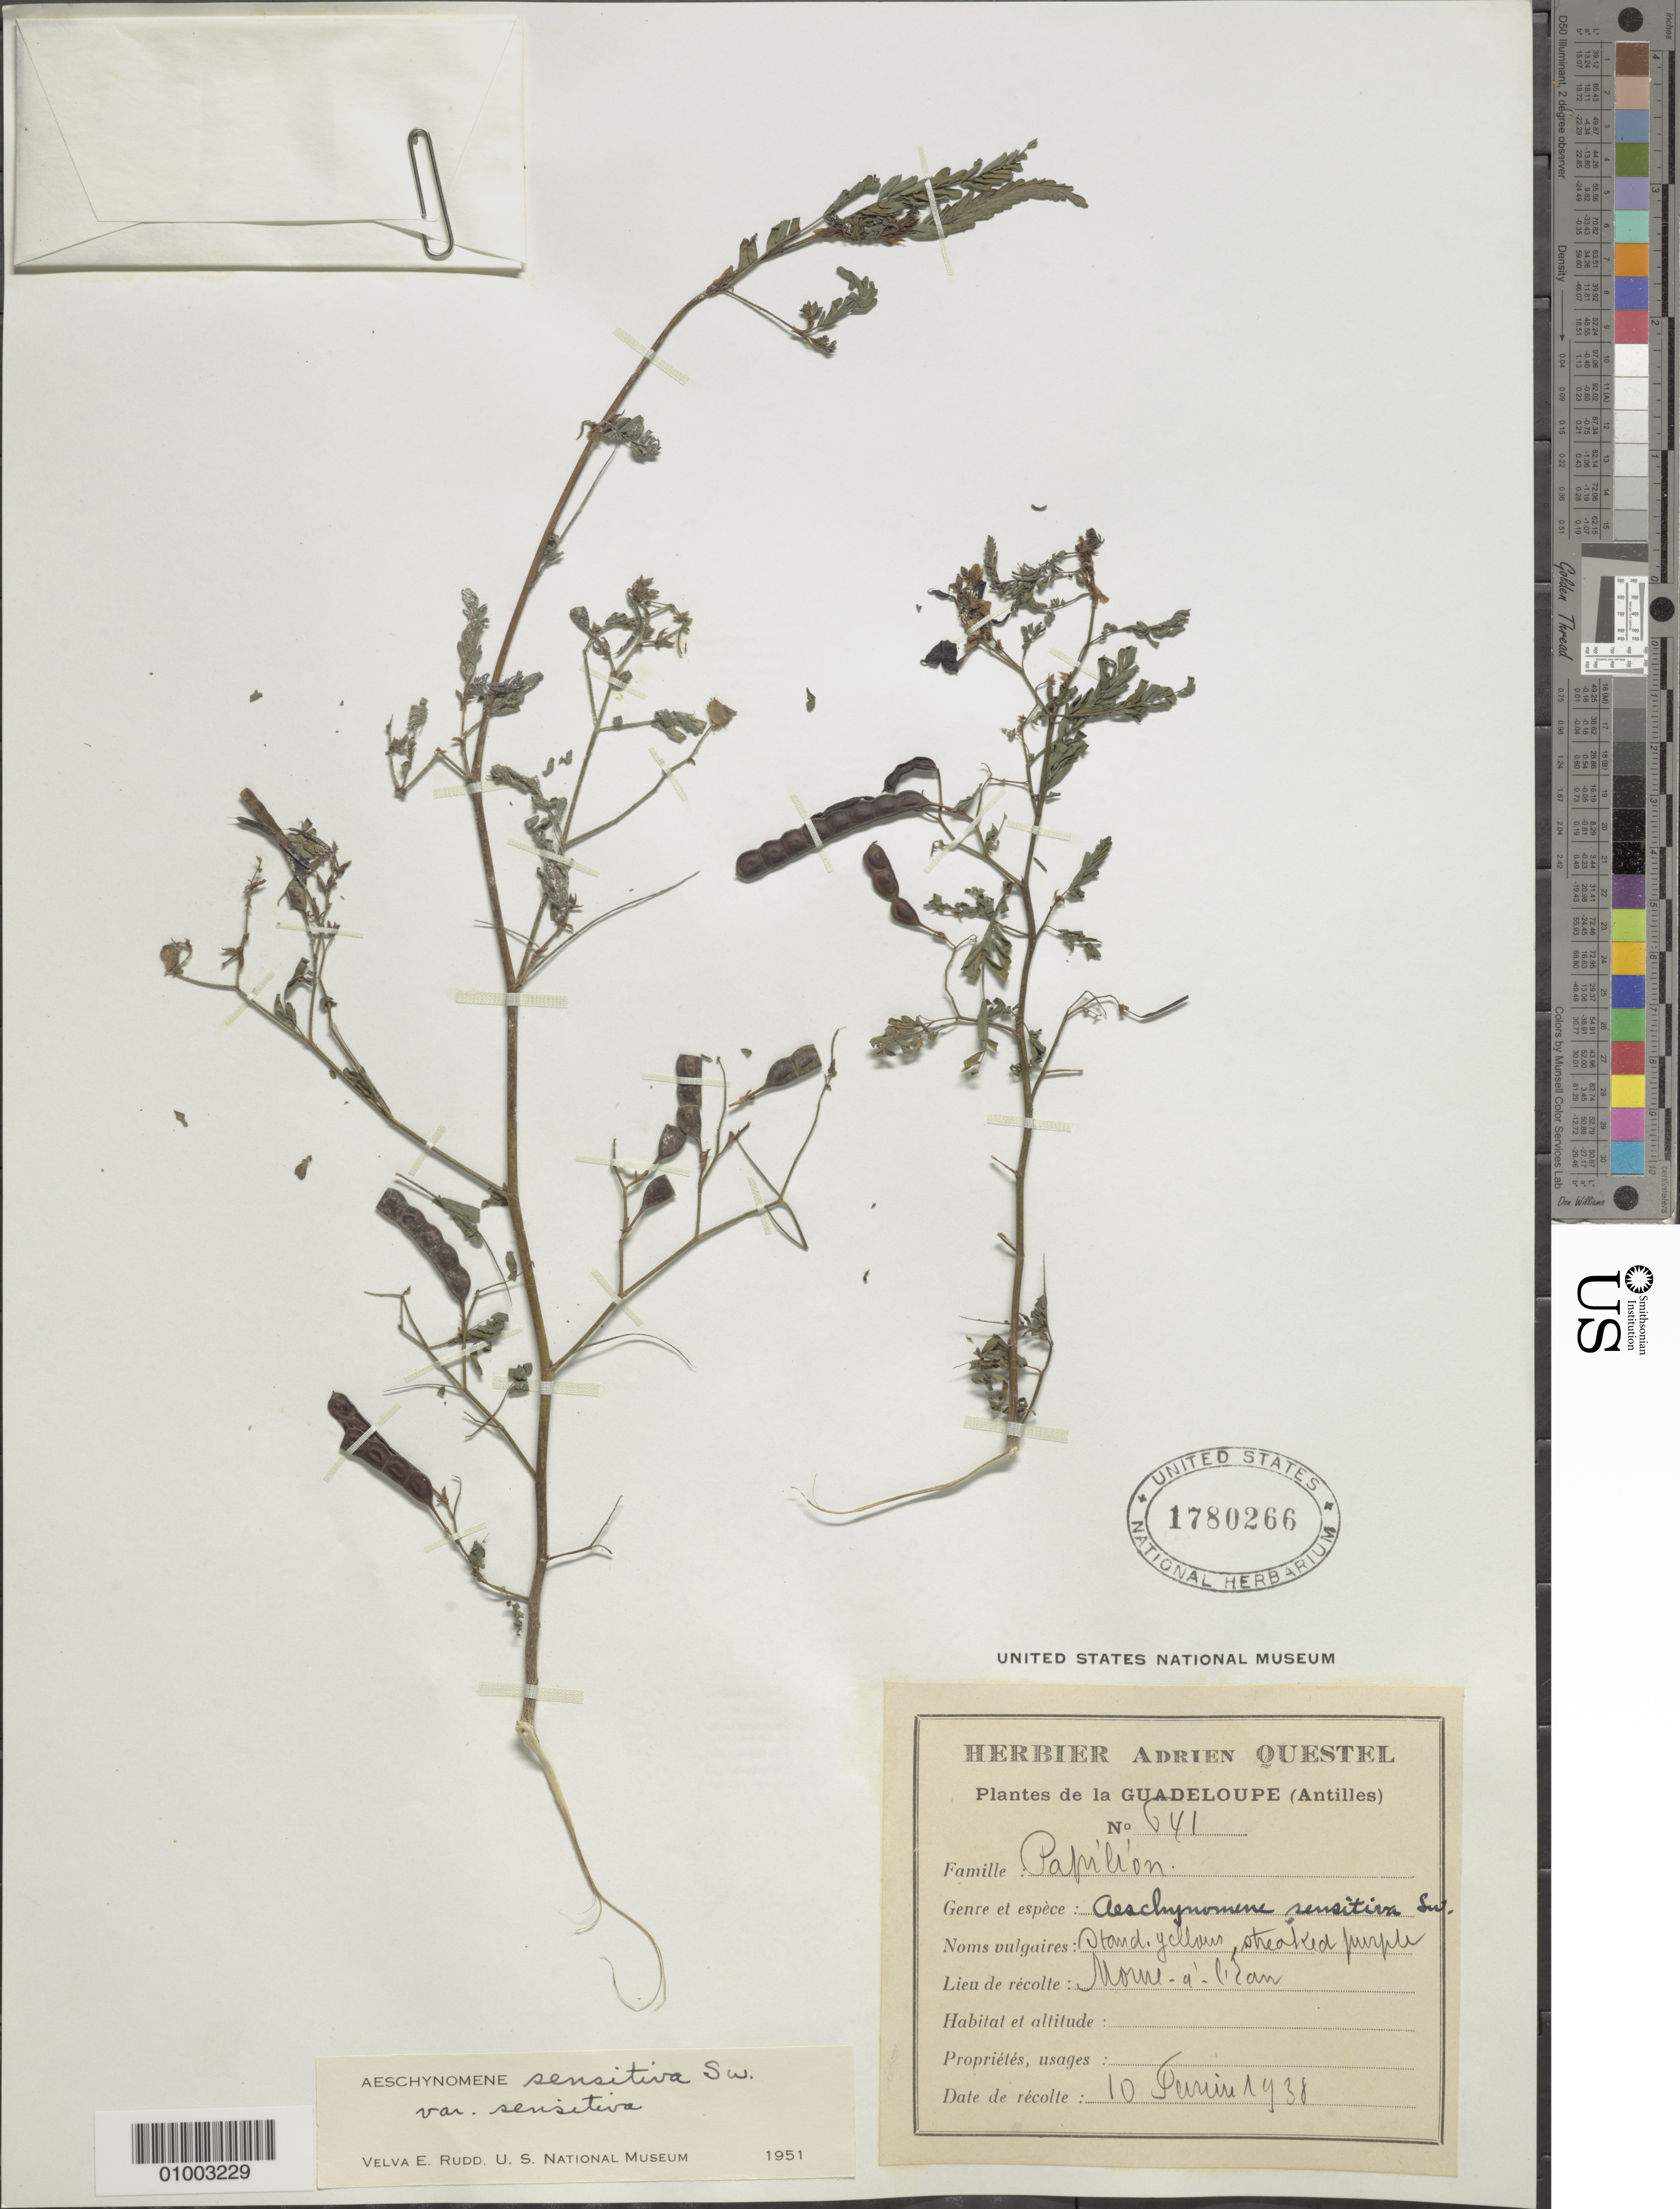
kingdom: Plantae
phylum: Tracheophyta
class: Magnoliopsida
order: Fabales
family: Fabaceae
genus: Aeschynomene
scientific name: Aeschynomene sensitiva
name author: Sw.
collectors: A. Questel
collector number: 641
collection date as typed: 10 Jun 1938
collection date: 1938-06-10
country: Guadeloupe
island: Basse Terre [Guadeloupe]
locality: Morne a l'Zan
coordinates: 0 N, 0 E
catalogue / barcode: US 1780266